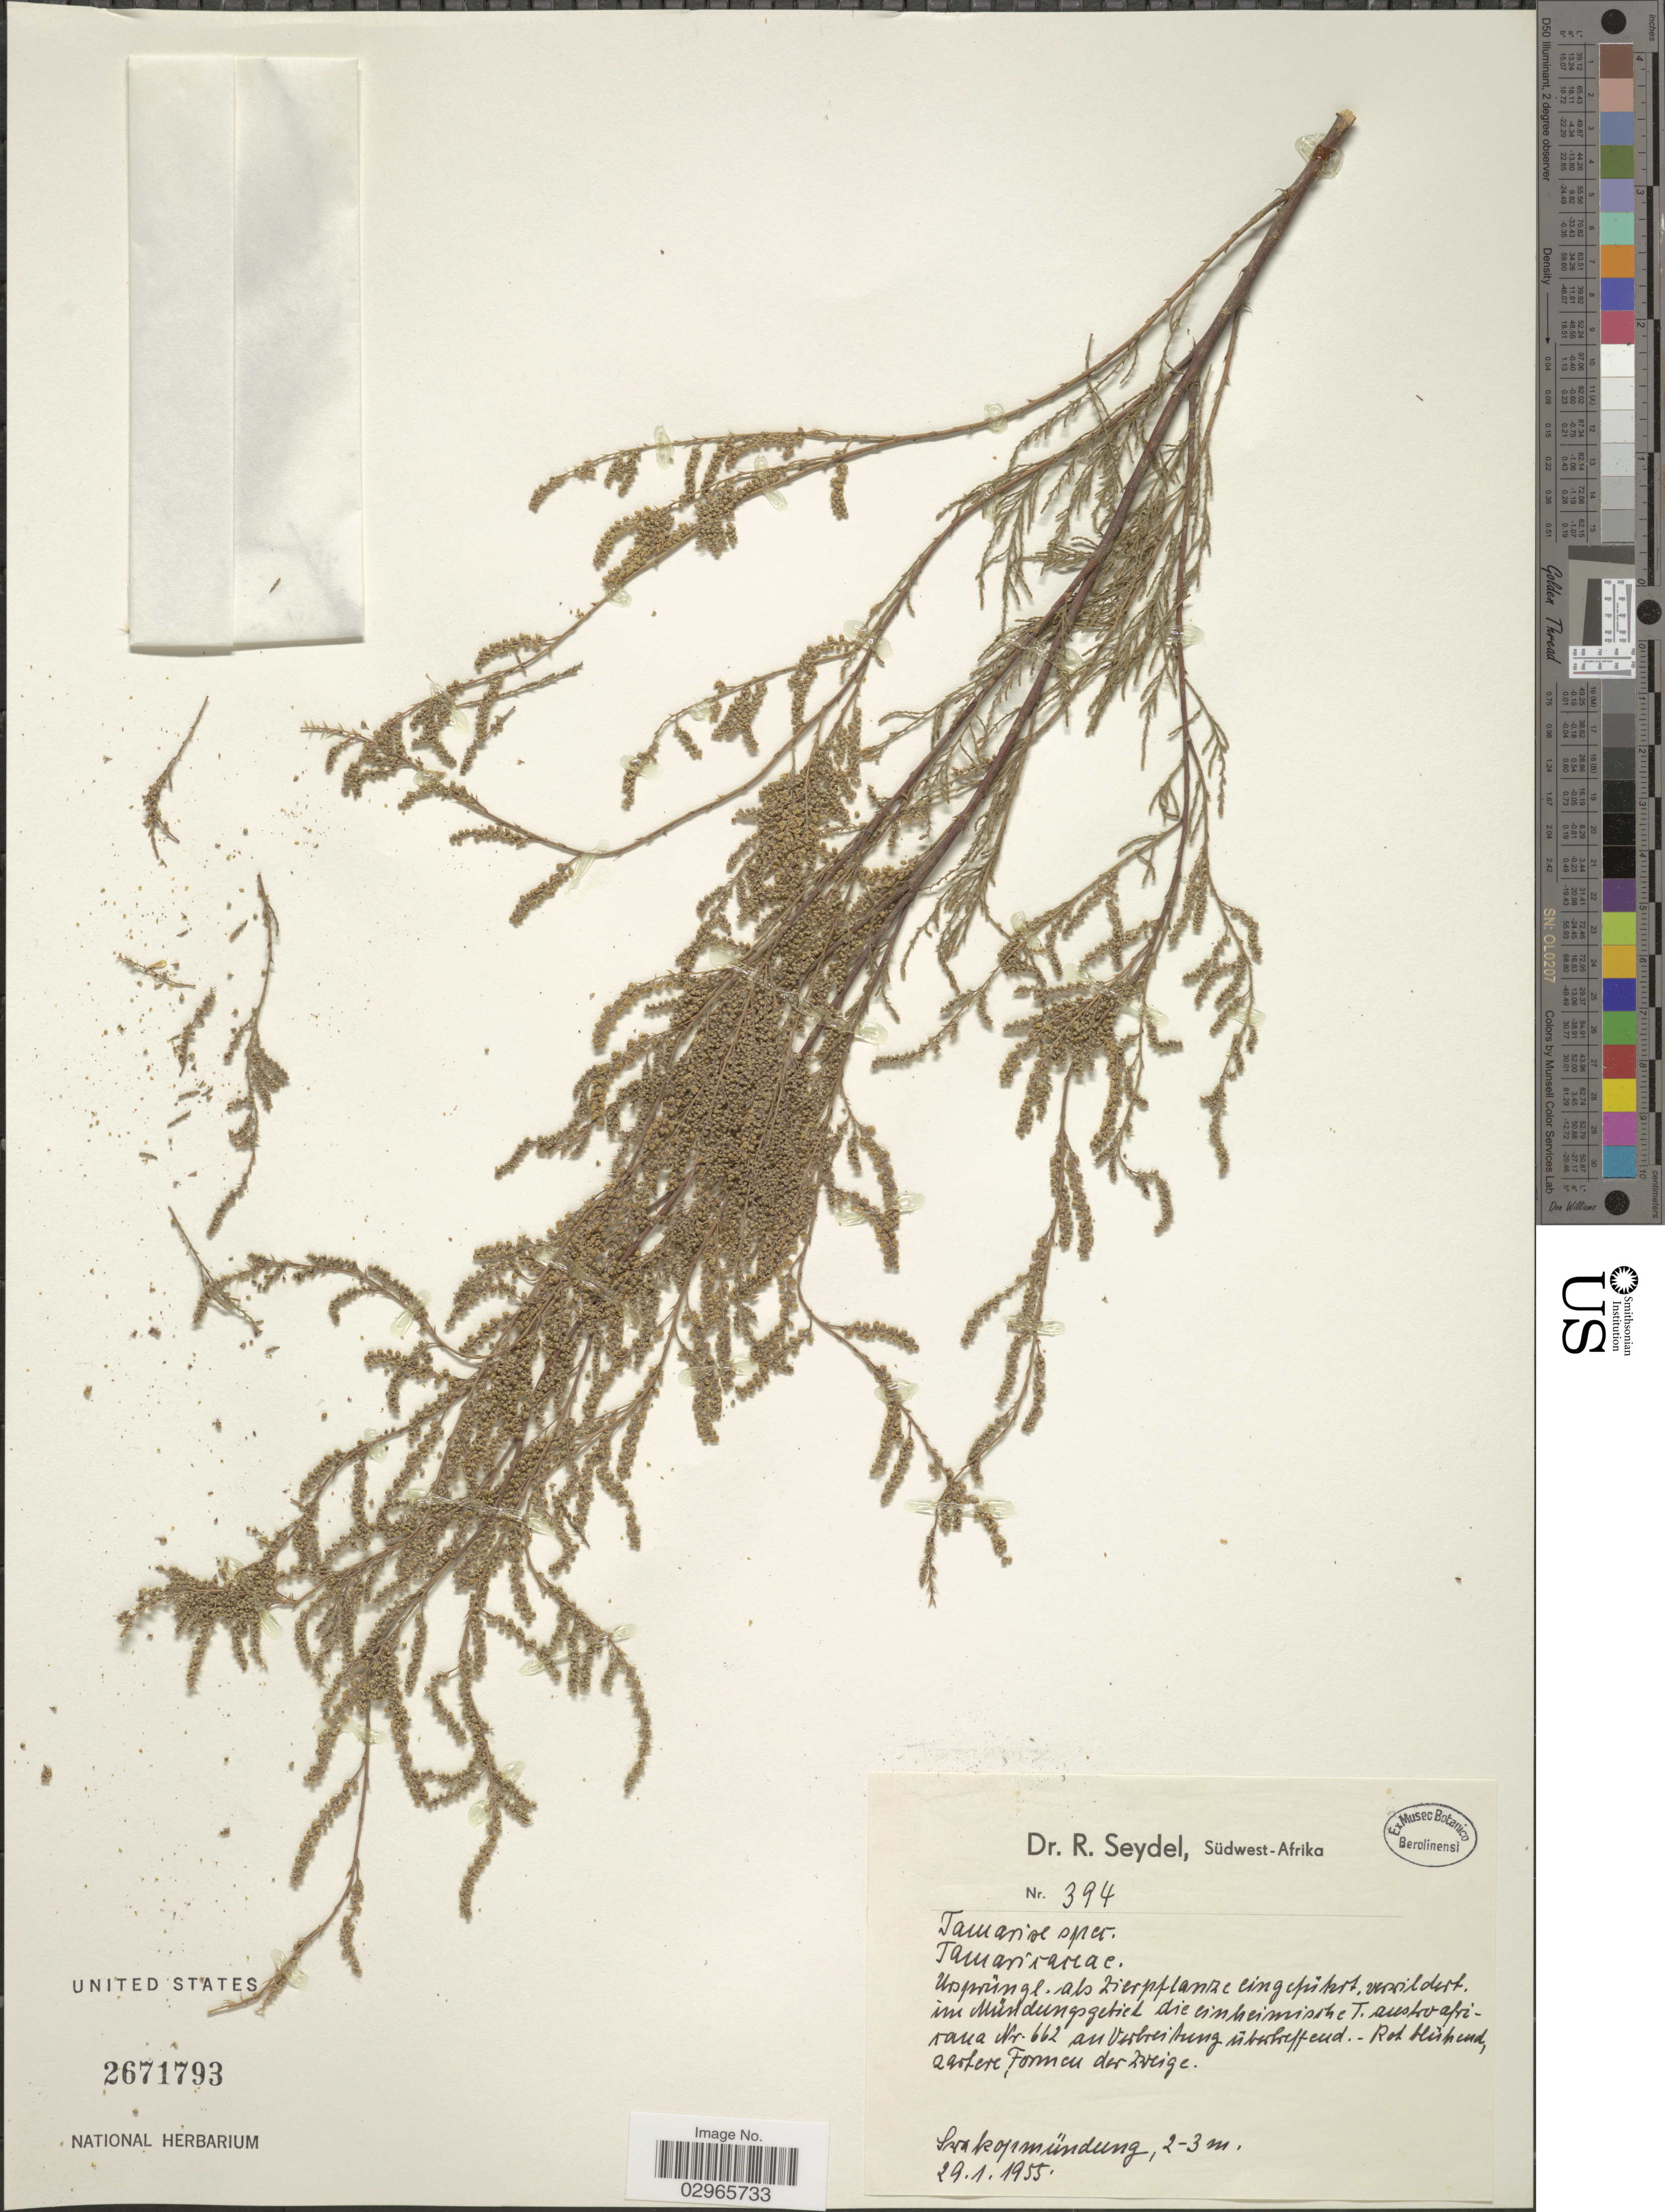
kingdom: Plantae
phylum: Tracheophyta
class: Magnoliopsida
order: Caryophyllales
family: Tamaricaceae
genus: Tamarix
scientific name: Tamarix sp.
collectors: R. Seydel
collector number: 394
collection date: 1955-01-29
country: Namibia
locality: Südwest-Afrika. Swakopmündung.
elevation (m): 2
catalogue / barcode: US 2671973